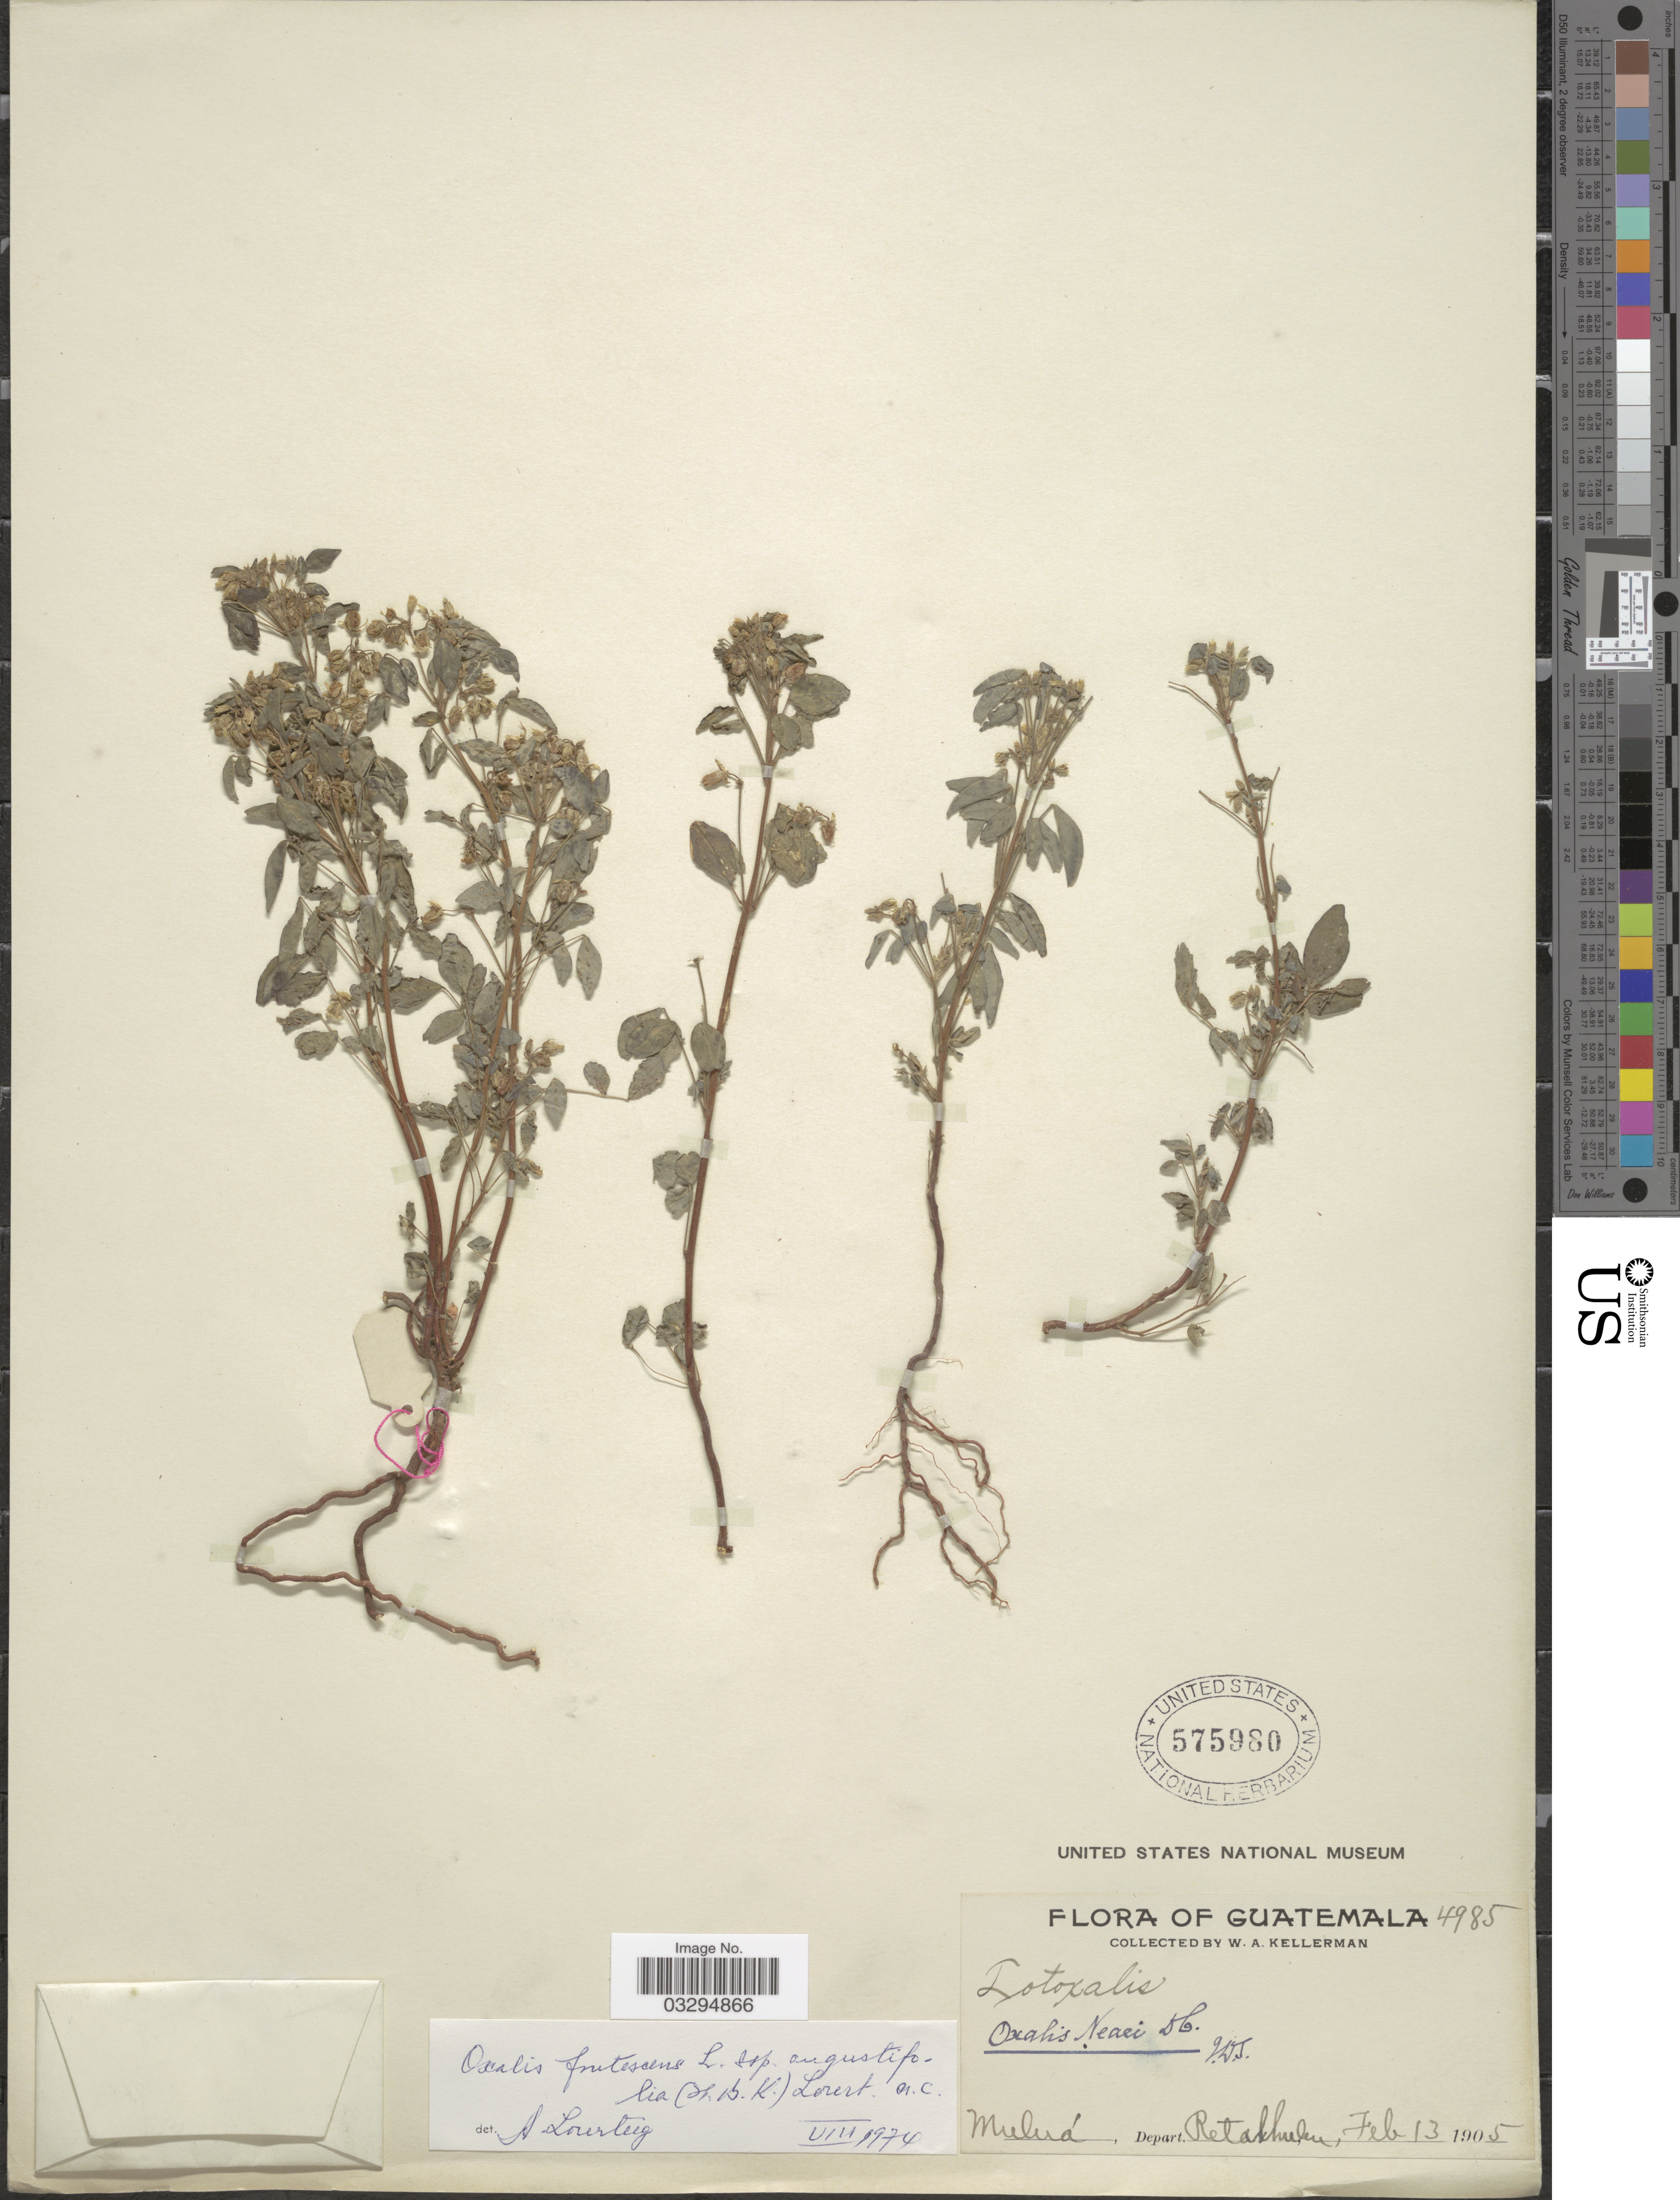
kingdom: Plantae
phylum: Tracheophyta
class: Magnoliopsida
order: Oxalidales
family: Oxalidaceae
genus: Oxalis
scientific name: Oxalis frutescens subsp. angustifolia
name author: (Kunth) Lourteig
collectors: W. Kellerman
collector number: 4985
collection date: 1905-02-13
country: Guatemala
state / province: Retalhuleu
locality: Muluá, Depart. Retalhuleu.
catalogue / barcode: US 575980